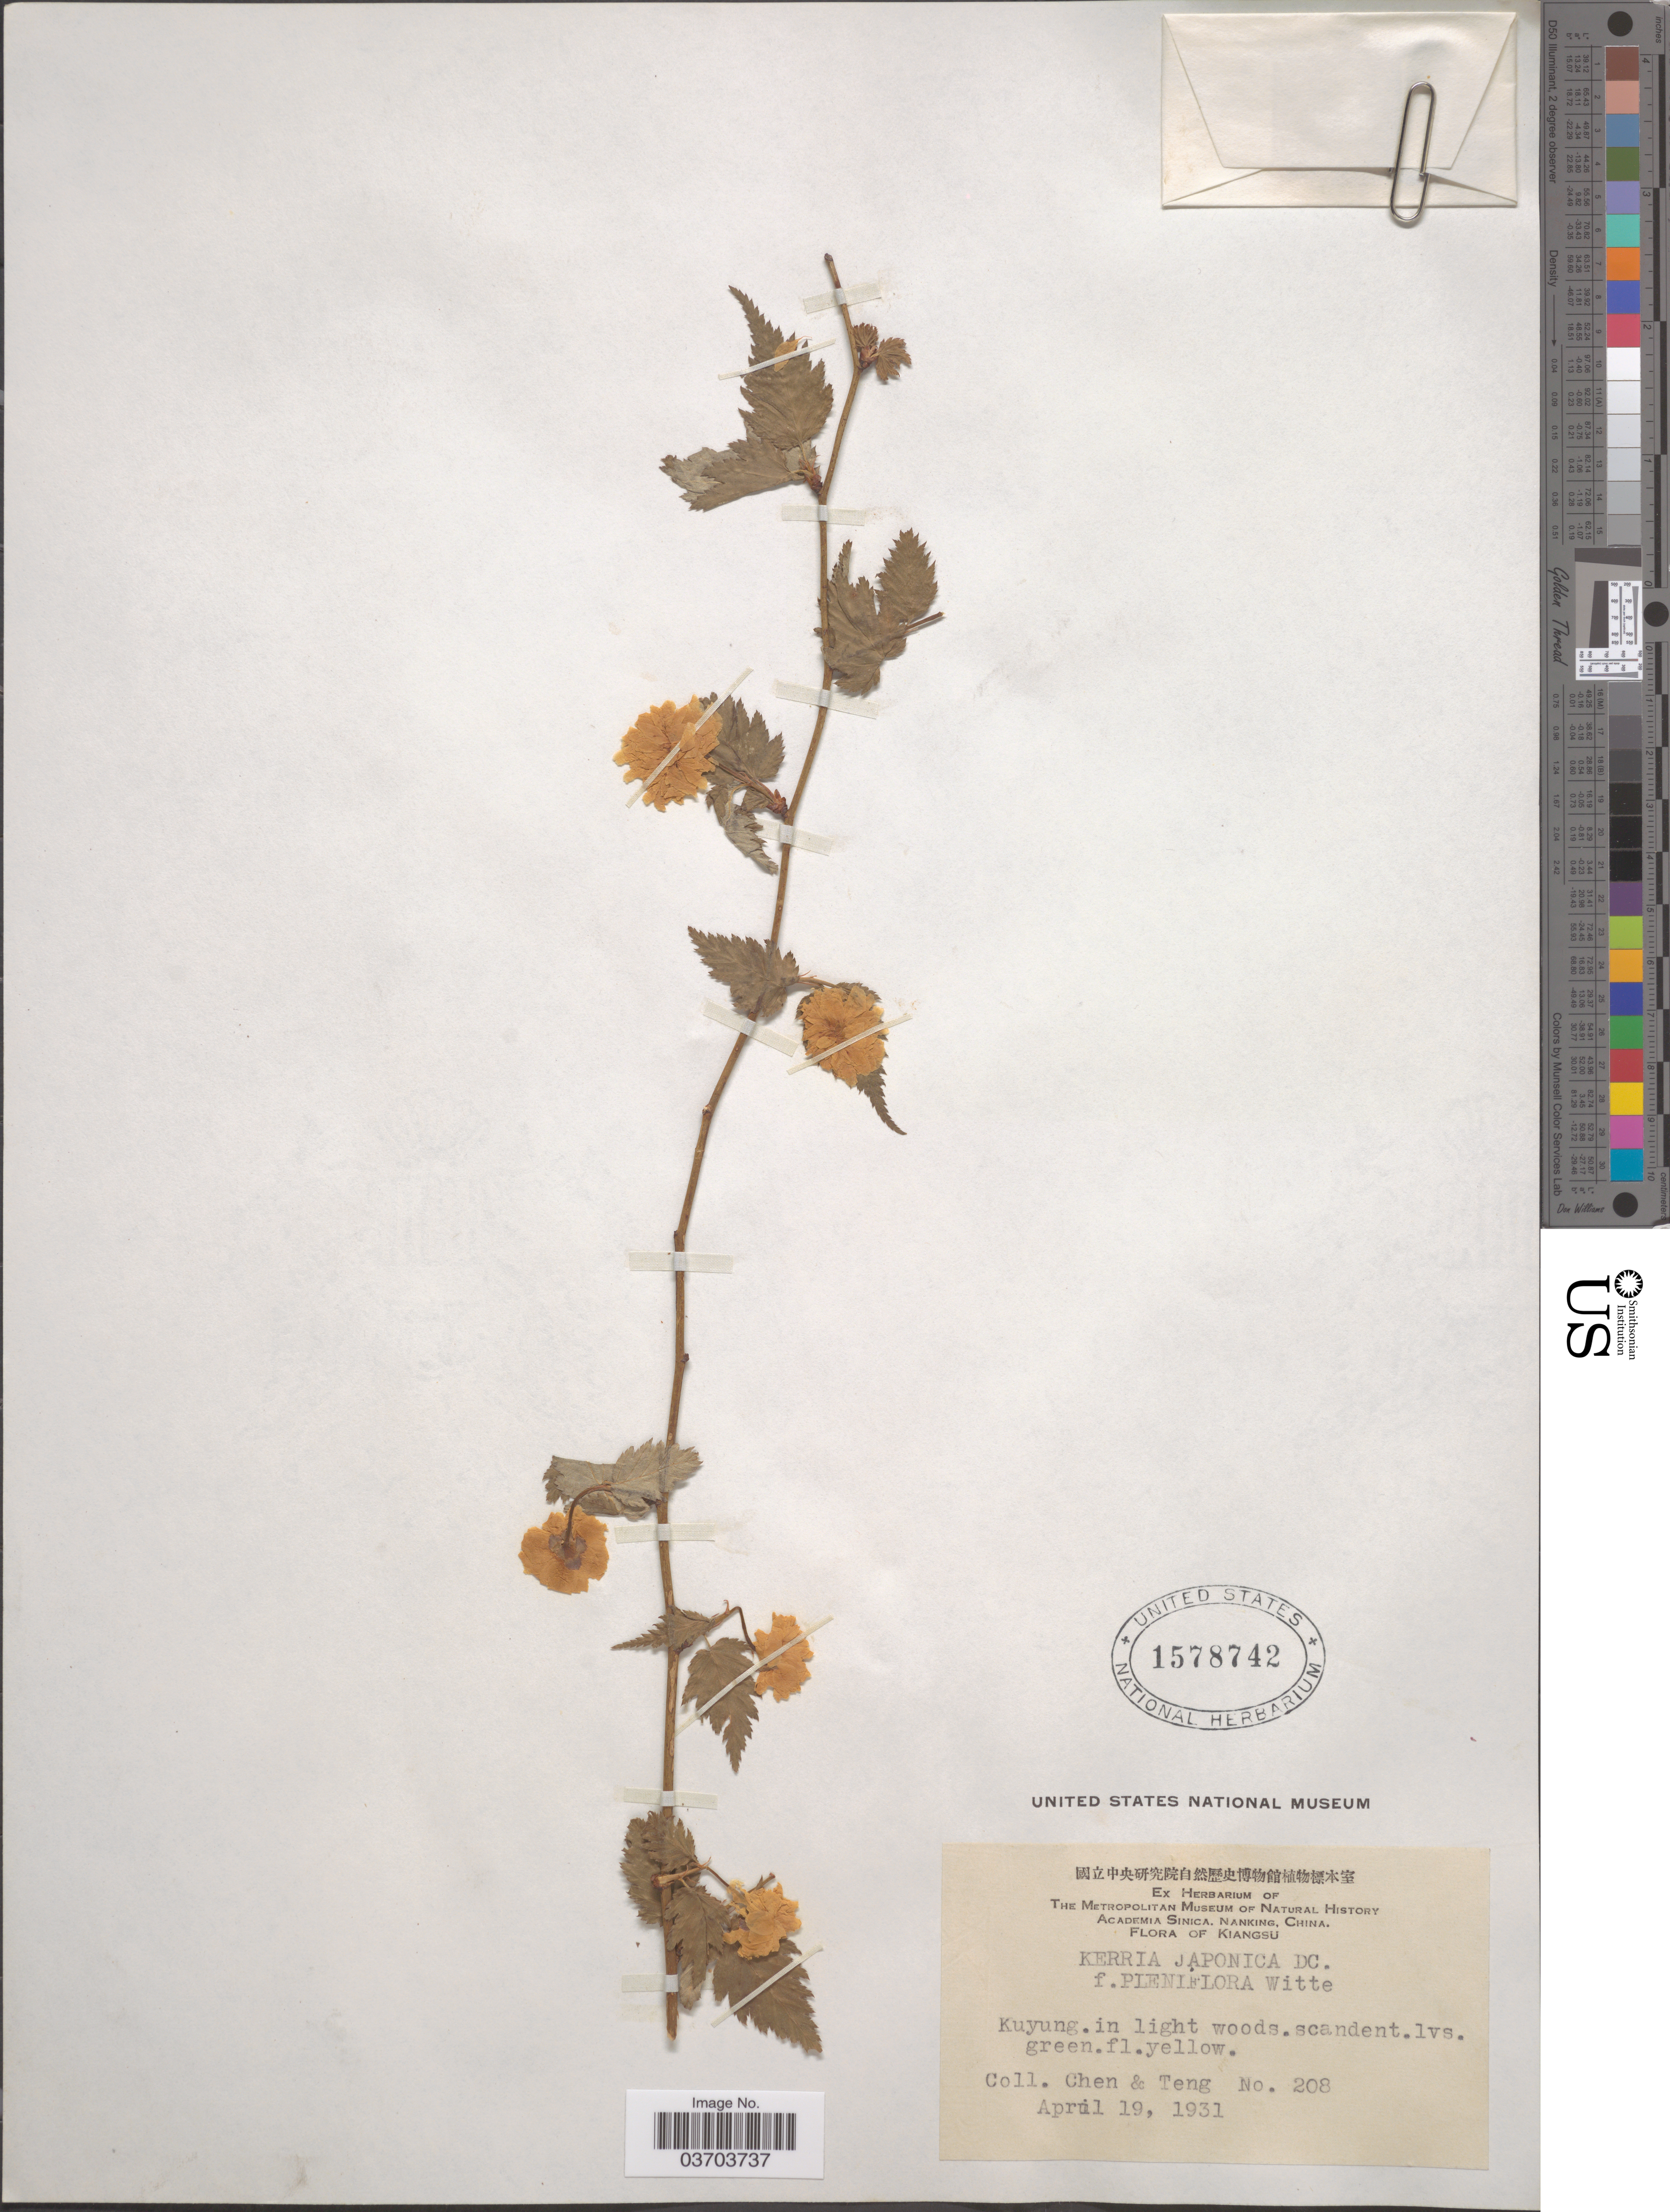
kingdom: Plantae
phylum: Tracheophyta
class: Magnoliopsida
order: Rosales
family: Rosaceae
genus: Kerria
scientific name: Kerria japonica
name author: (L.) DC.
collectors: -- Chen & -. Teng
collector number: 208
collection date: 1931-04-19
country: China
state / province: Jiangsu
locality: Kiangsu. Kuyung.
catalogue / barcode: US 1578742